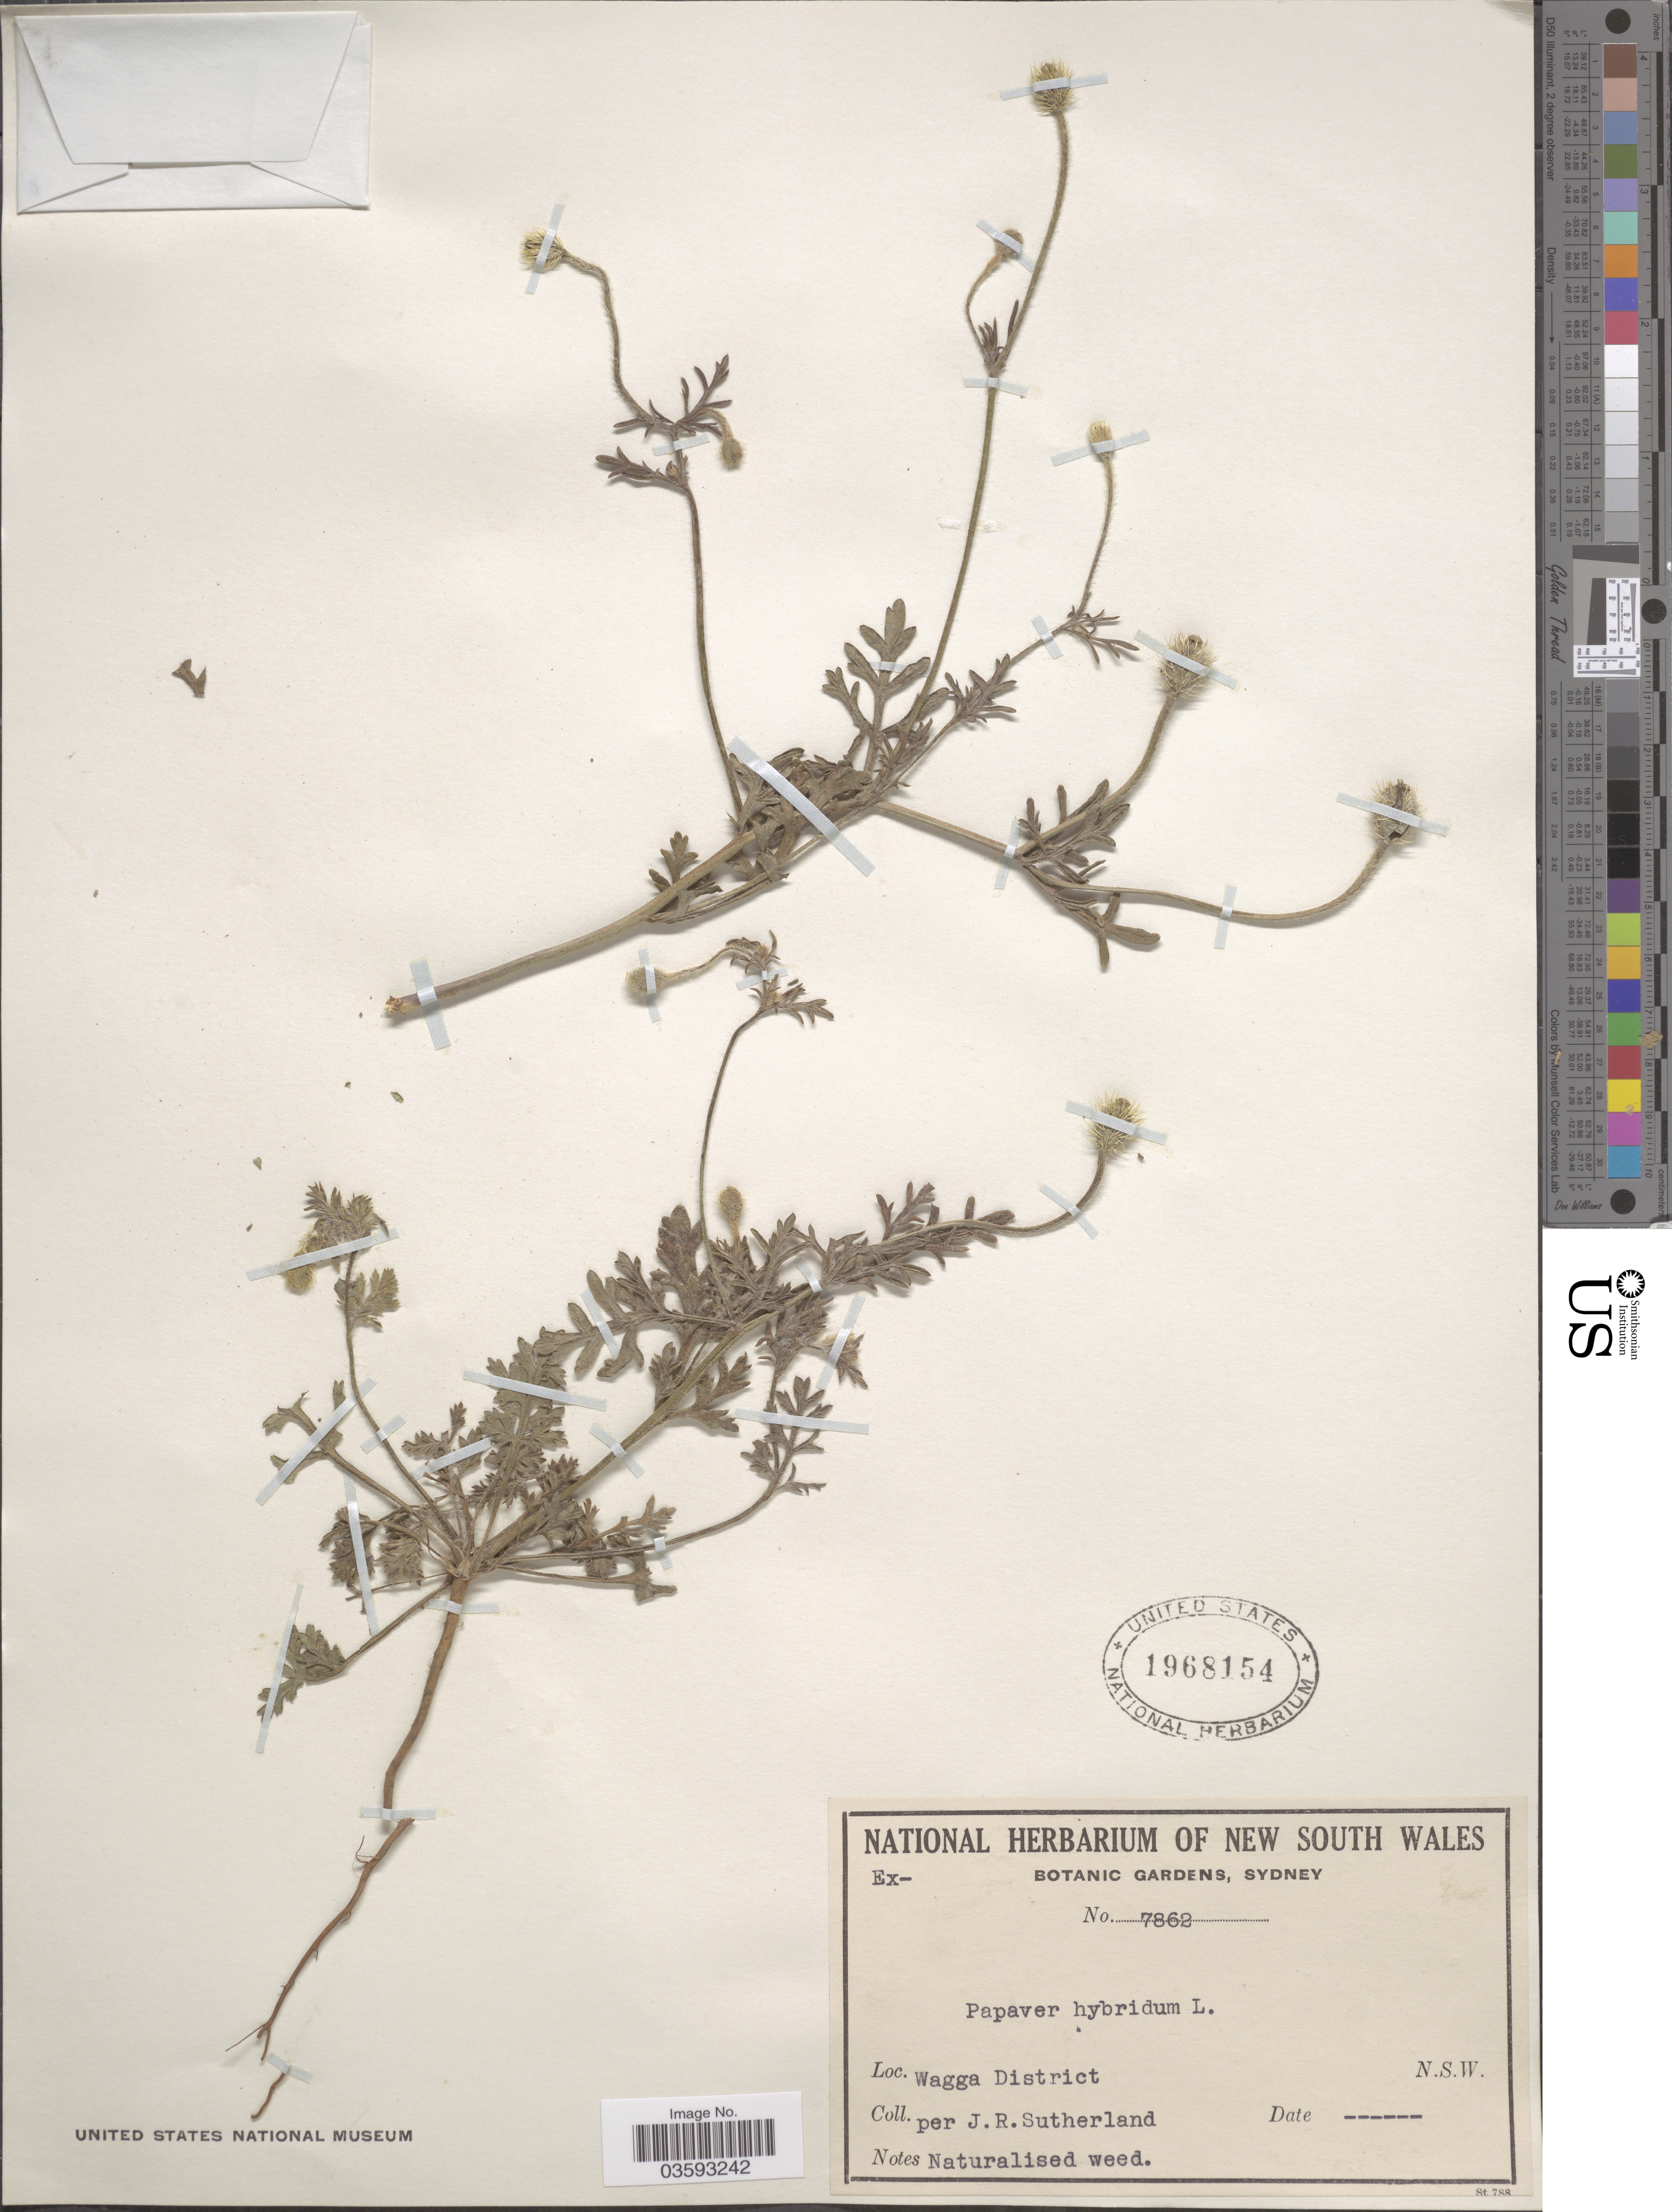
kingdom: Plantae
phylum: Tracheophyta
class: Magnoliopsida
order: Ranunculales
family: Papaveraceae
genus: Papaver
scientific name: Papaver hybridum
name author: L.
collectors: J. Sutherland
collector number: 7862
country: Australia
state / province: New South Wales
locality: Wagga District.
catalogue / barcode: US 1968154